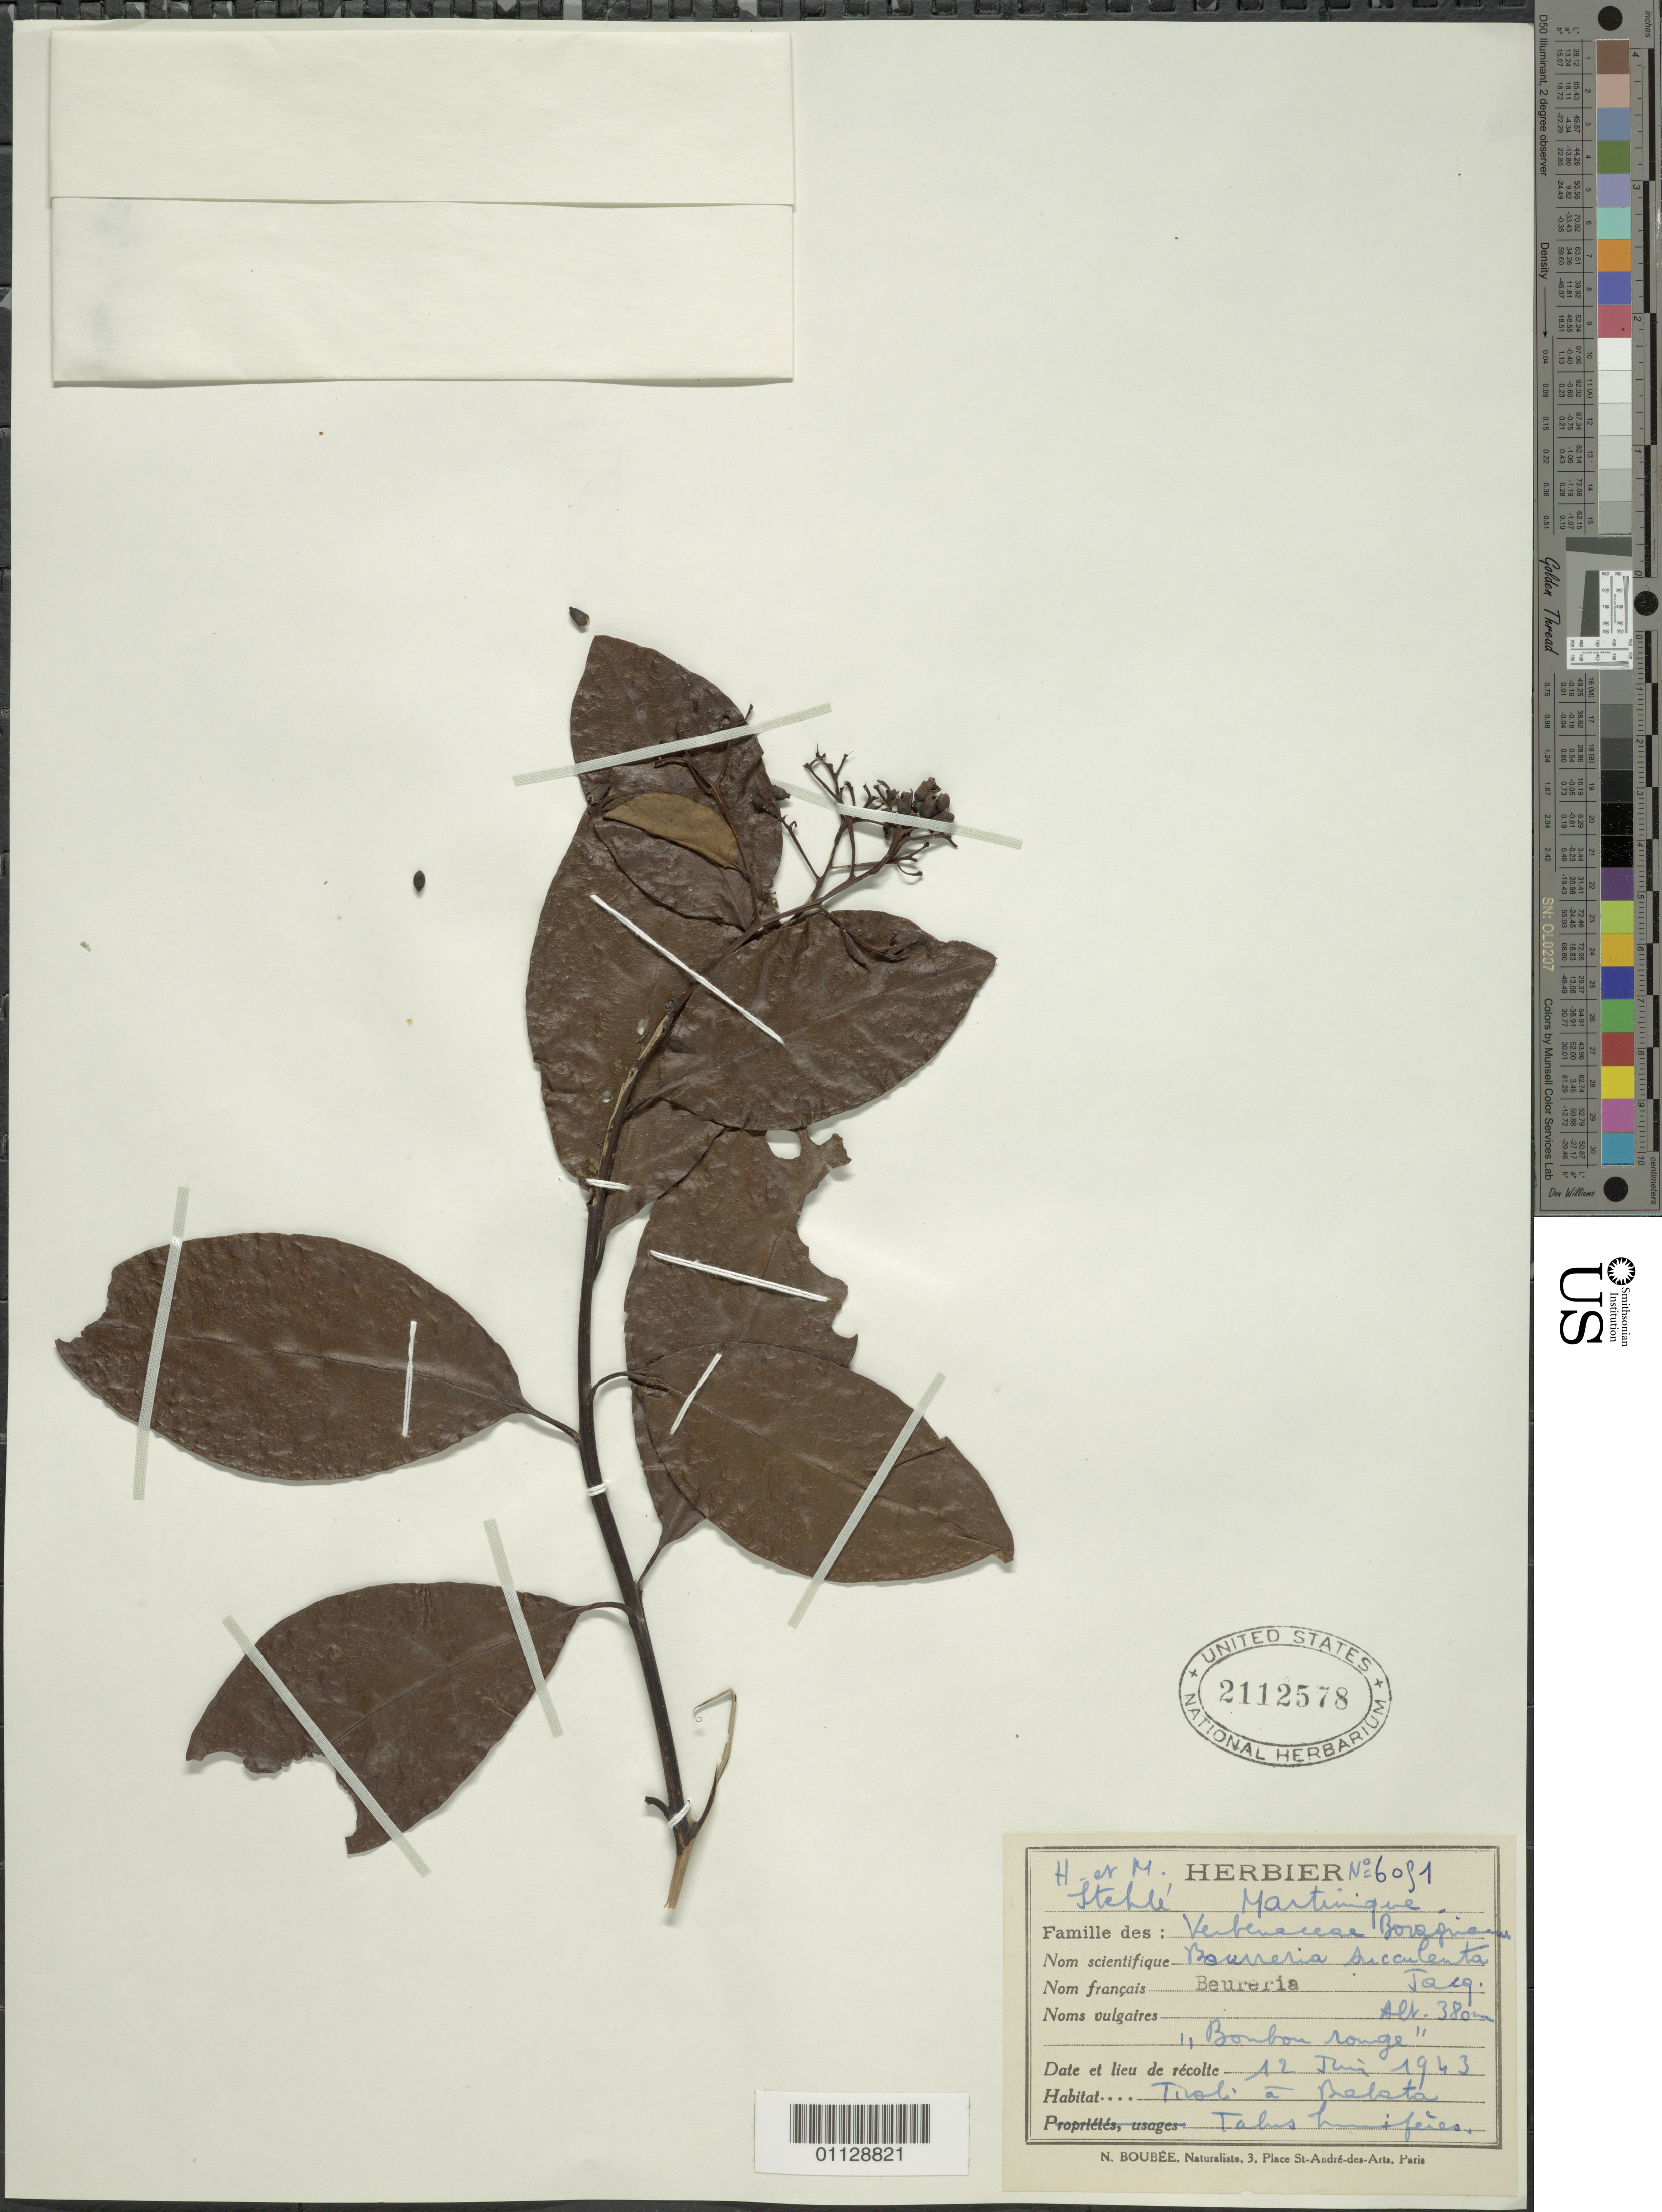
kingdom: Plantae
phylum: Tracheophyta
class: Magnoliopsida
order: Boraginales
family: Ehretiaceae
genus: Bourreria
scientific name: Bourreria succulenta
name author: Jacq.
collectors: H. Stehlé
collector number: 6091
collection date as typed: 12 Jun 1943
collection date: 1943-06-12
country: Martinique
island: Martinique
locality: Tivoli a Babata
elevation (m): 380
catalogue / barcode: US 2112578